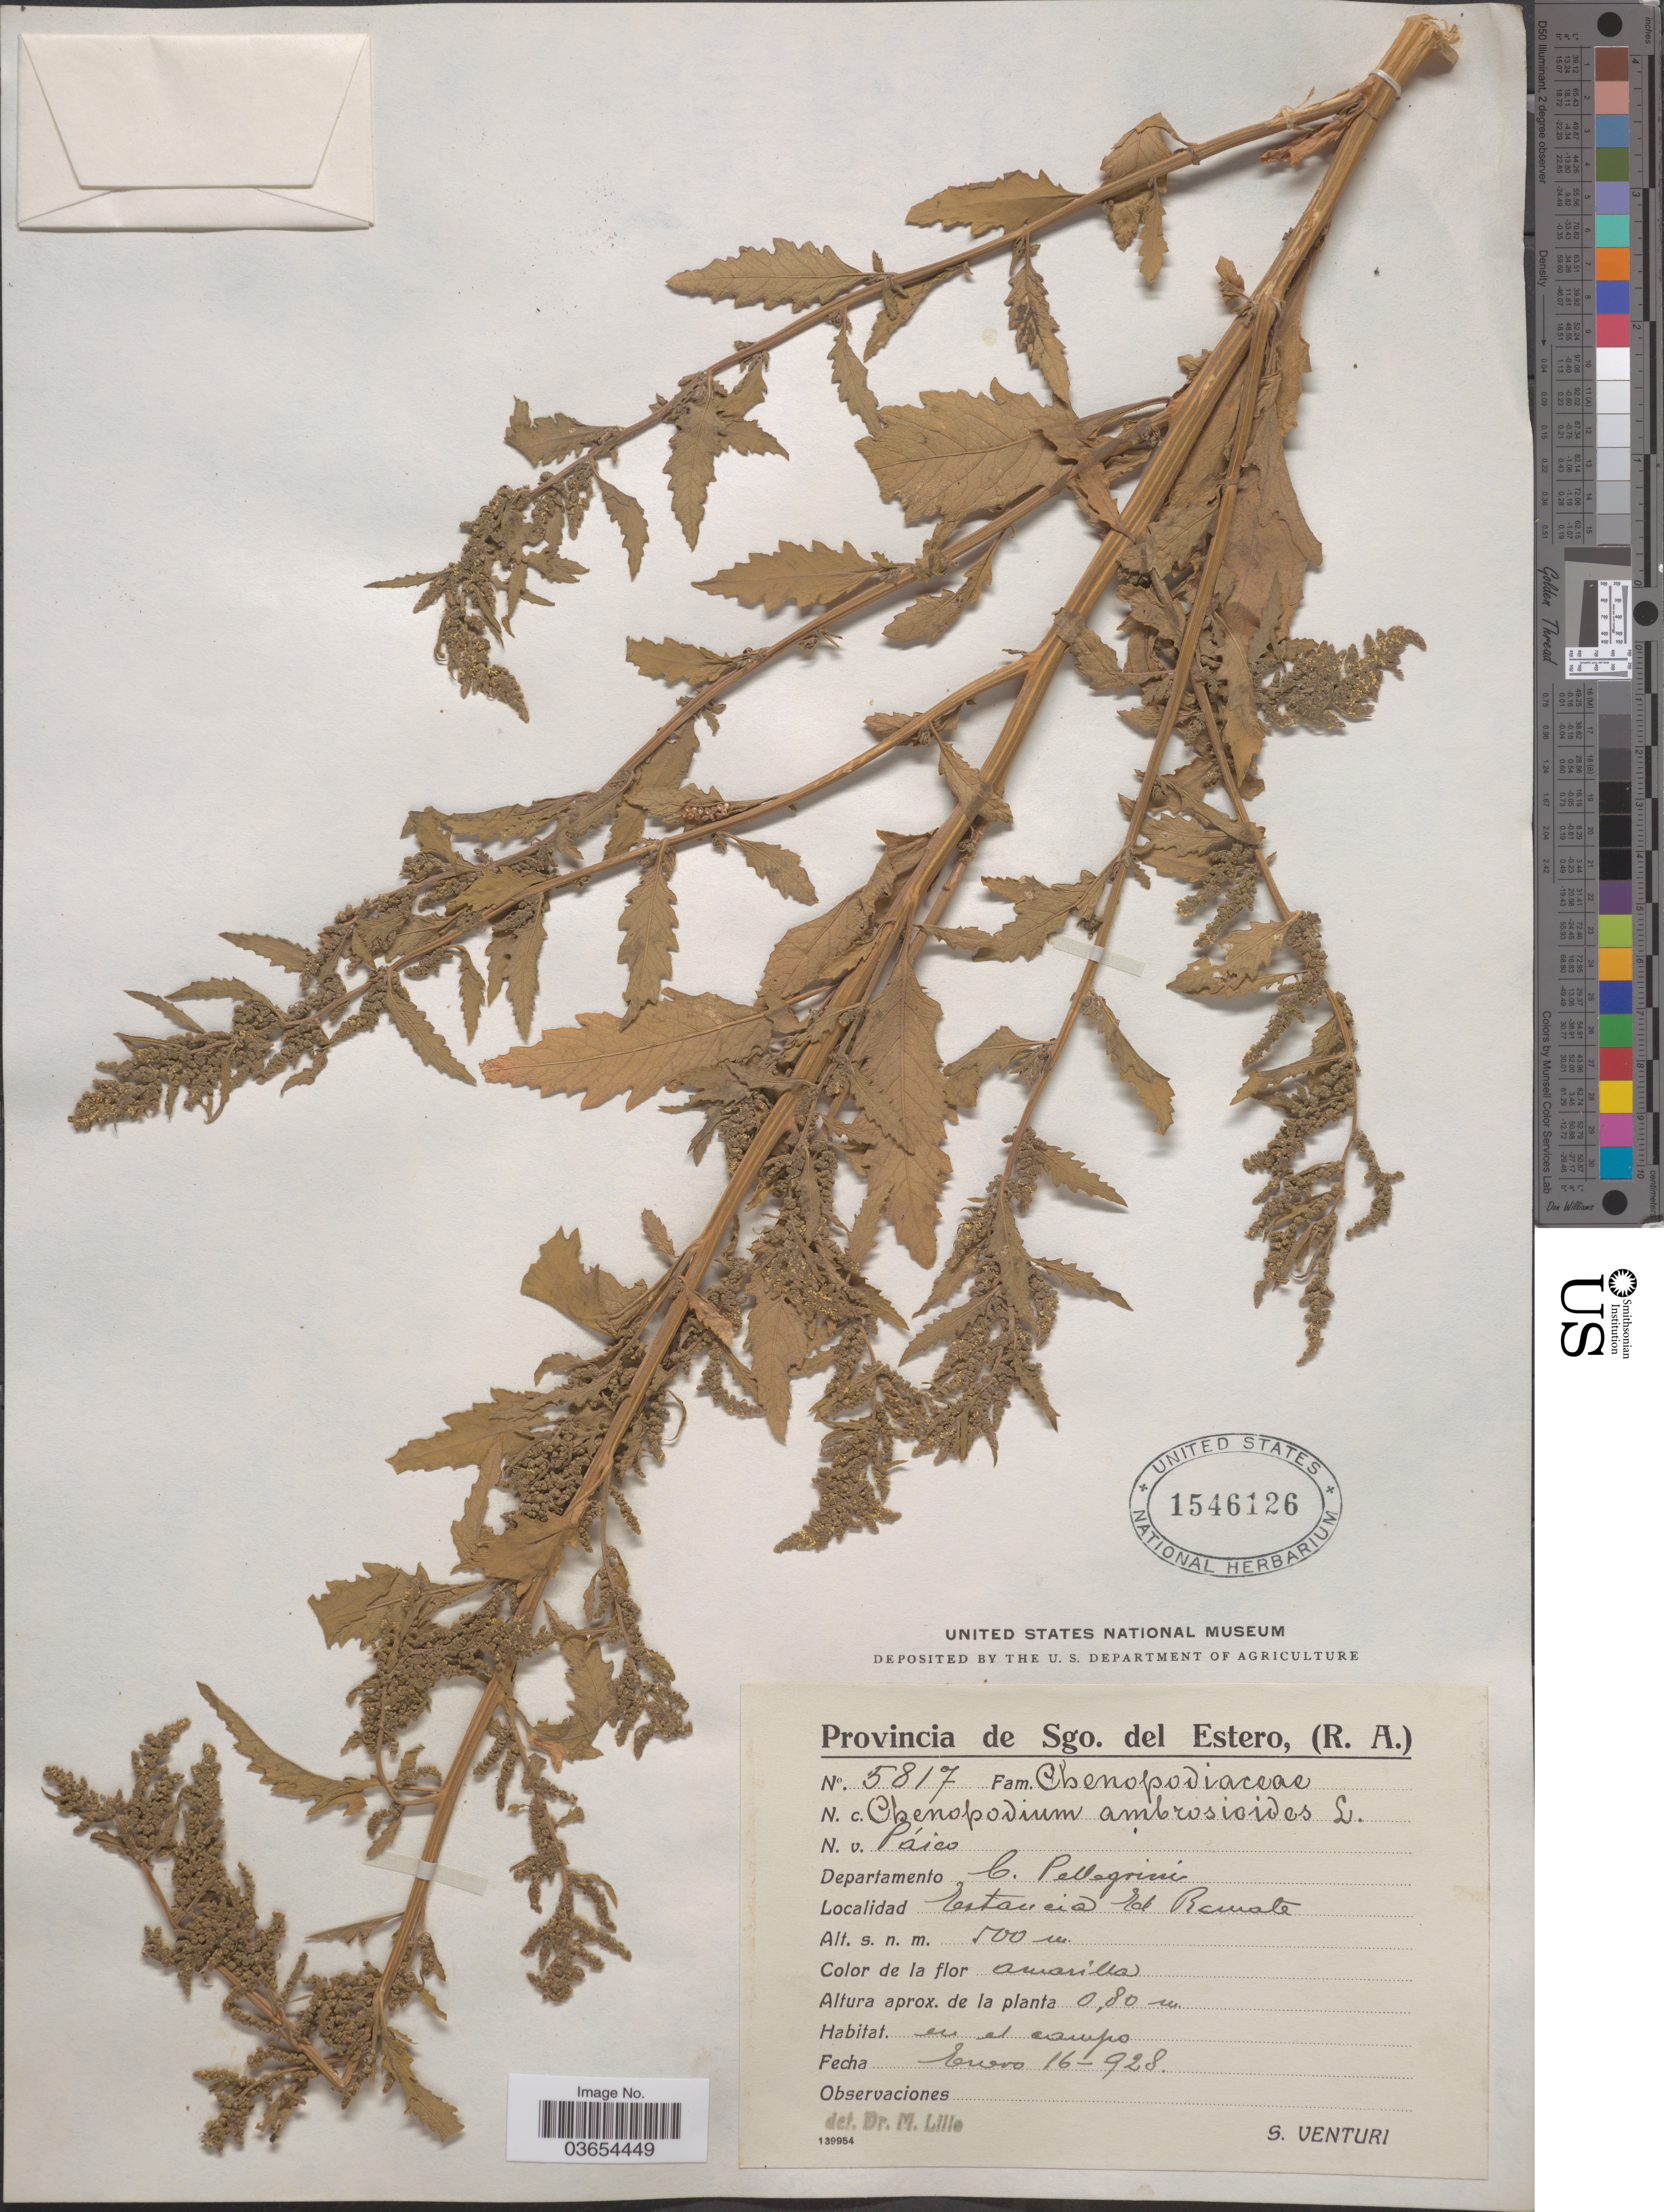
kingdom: Plantae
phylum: Tracheophyta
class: Magnoliopsida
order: Caryophyllales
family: Amaranthaceae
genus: Chenopodium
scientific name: Chenopodium ambrosioides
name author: L.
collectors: S. Venturi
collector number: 5817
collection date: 1928-01-16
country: Argentina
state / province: Santiago del Estero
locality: Departamento C. Pellegrini. Estancia El Remate.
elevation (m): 500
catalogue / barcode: US 1546126